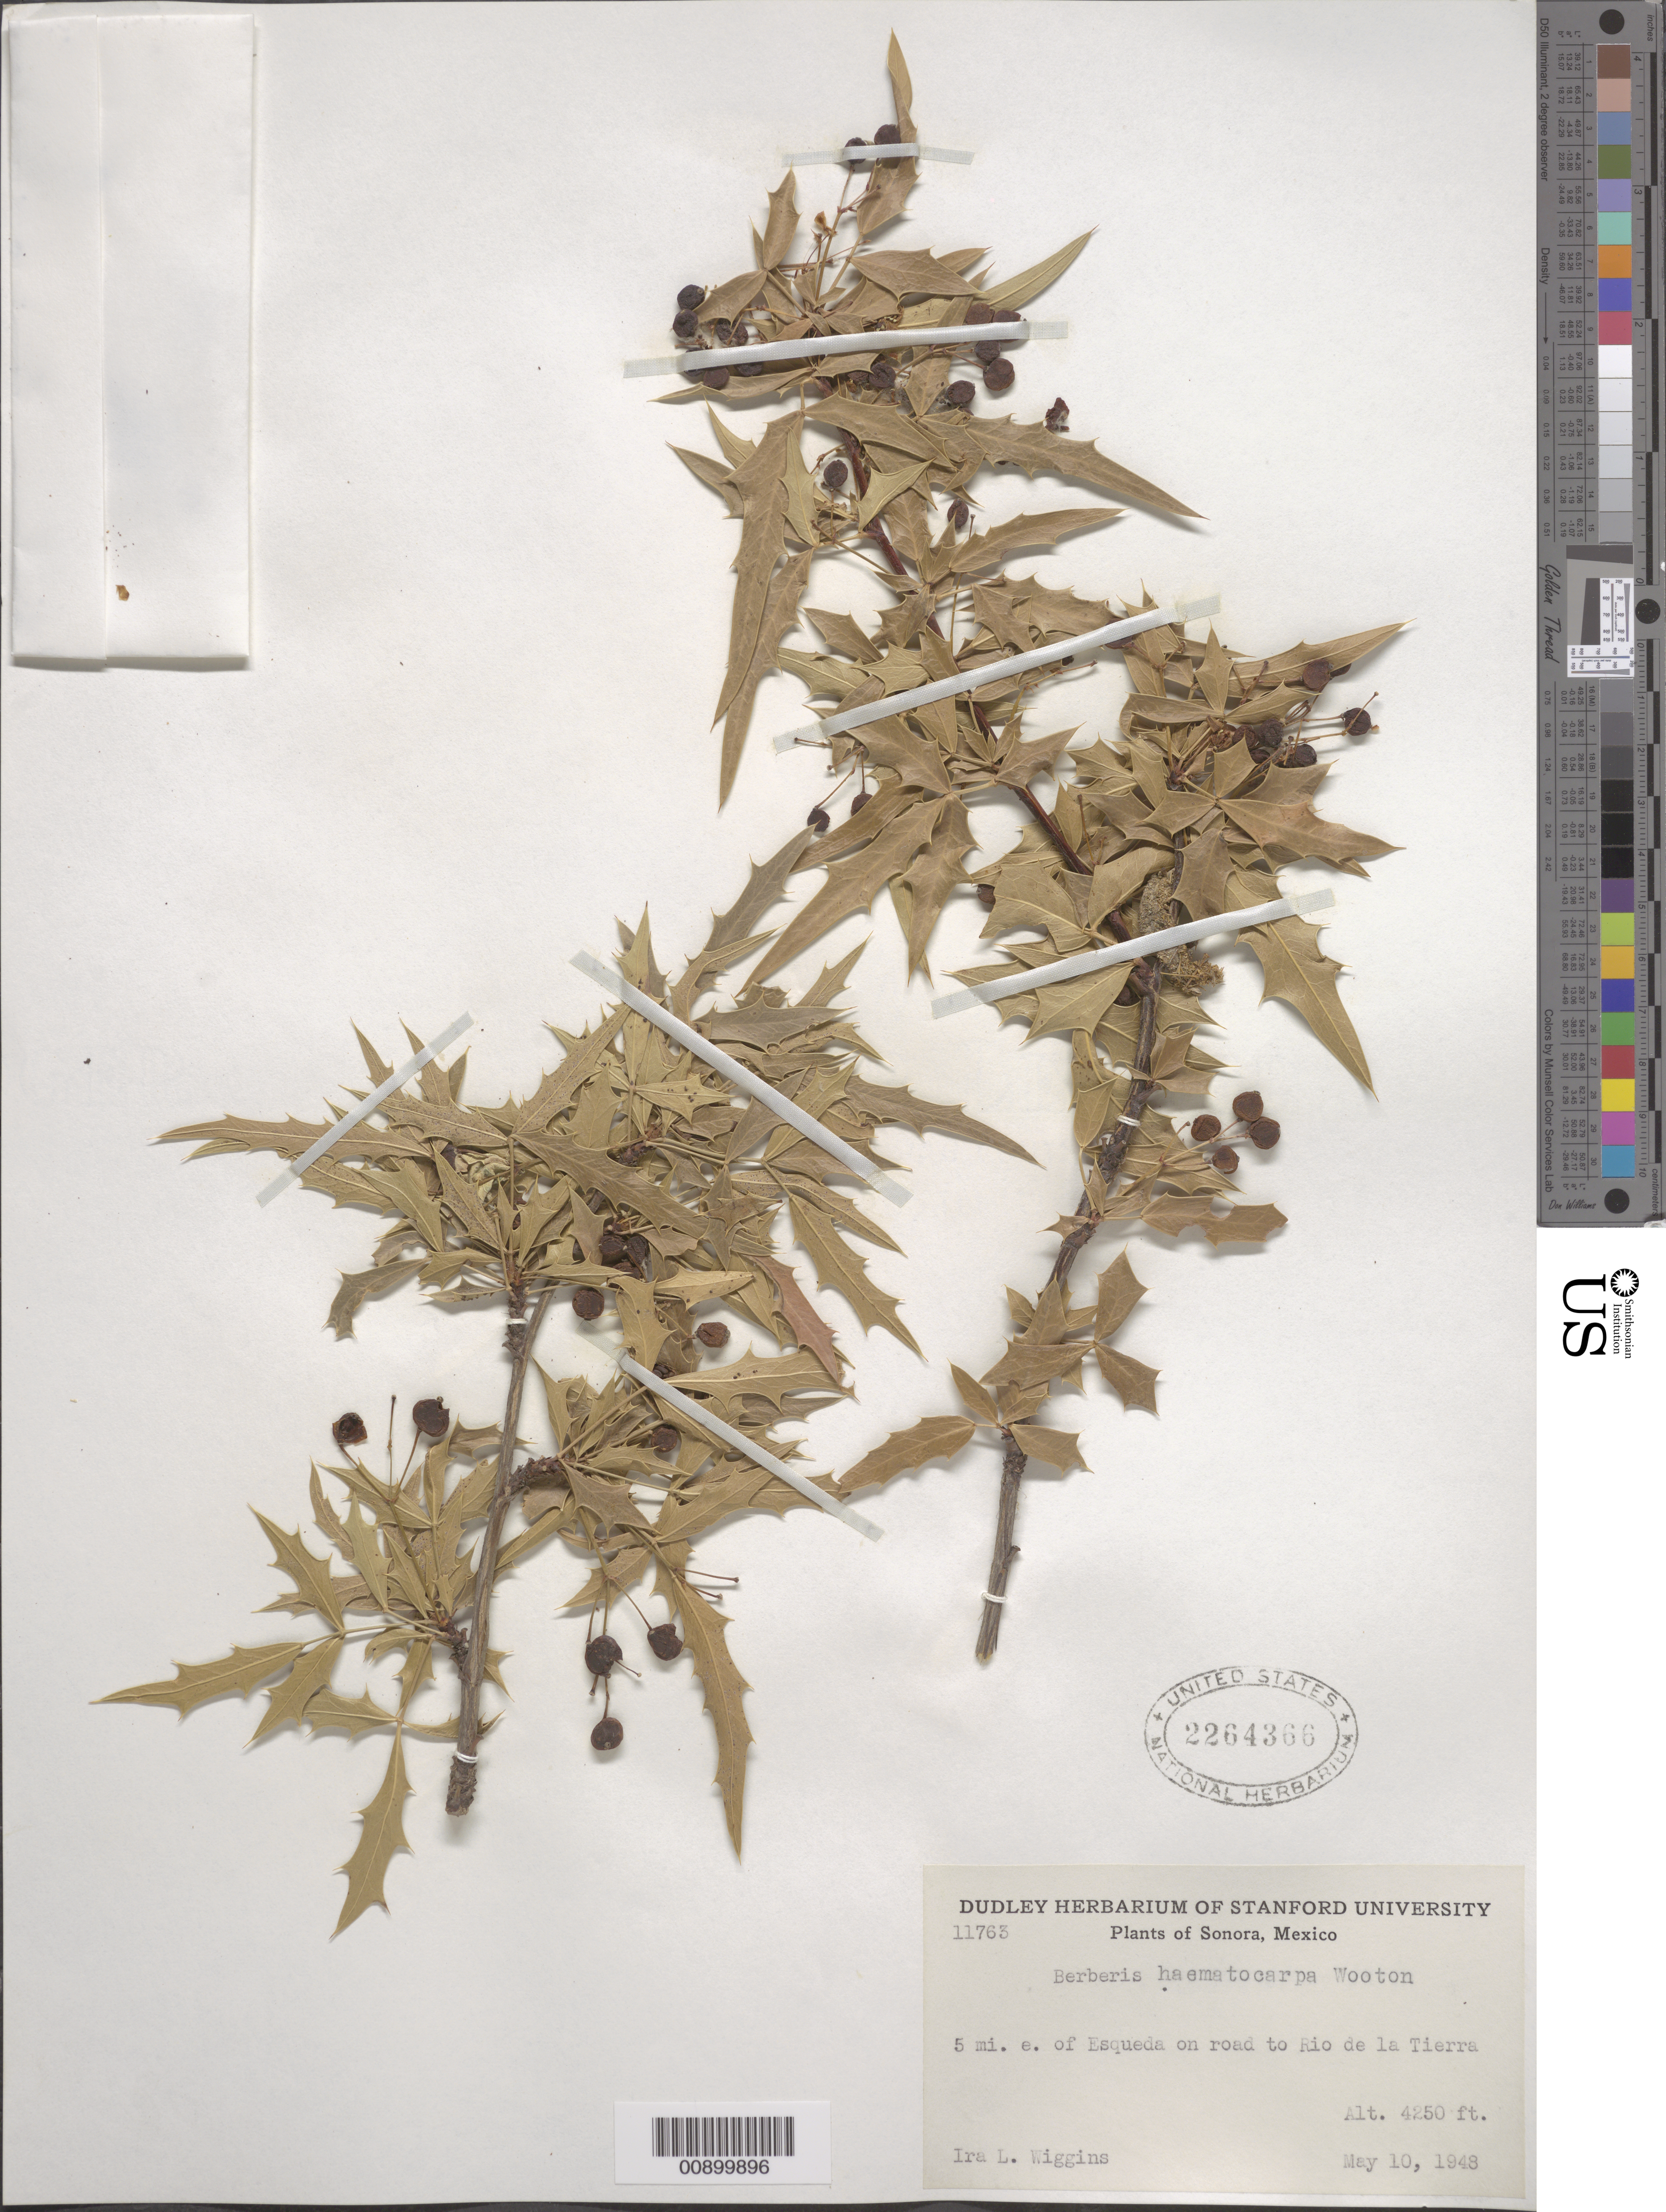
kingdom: Plantae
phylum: Tracheophyta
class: Magnoliopsida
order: Ranunculales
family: Berberidaceae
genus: Mahonia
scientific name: Mahonia haematocarpa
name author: (Wooton) Fedde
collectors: I. L. Wiggins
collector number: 11763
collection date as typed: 10 May 1948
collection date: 1948-05-10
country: Mexico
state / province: Sonora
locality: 5 mi. E of Esqueda on road to Río de la Tierra.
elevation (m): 1295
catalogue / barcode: US 2264366